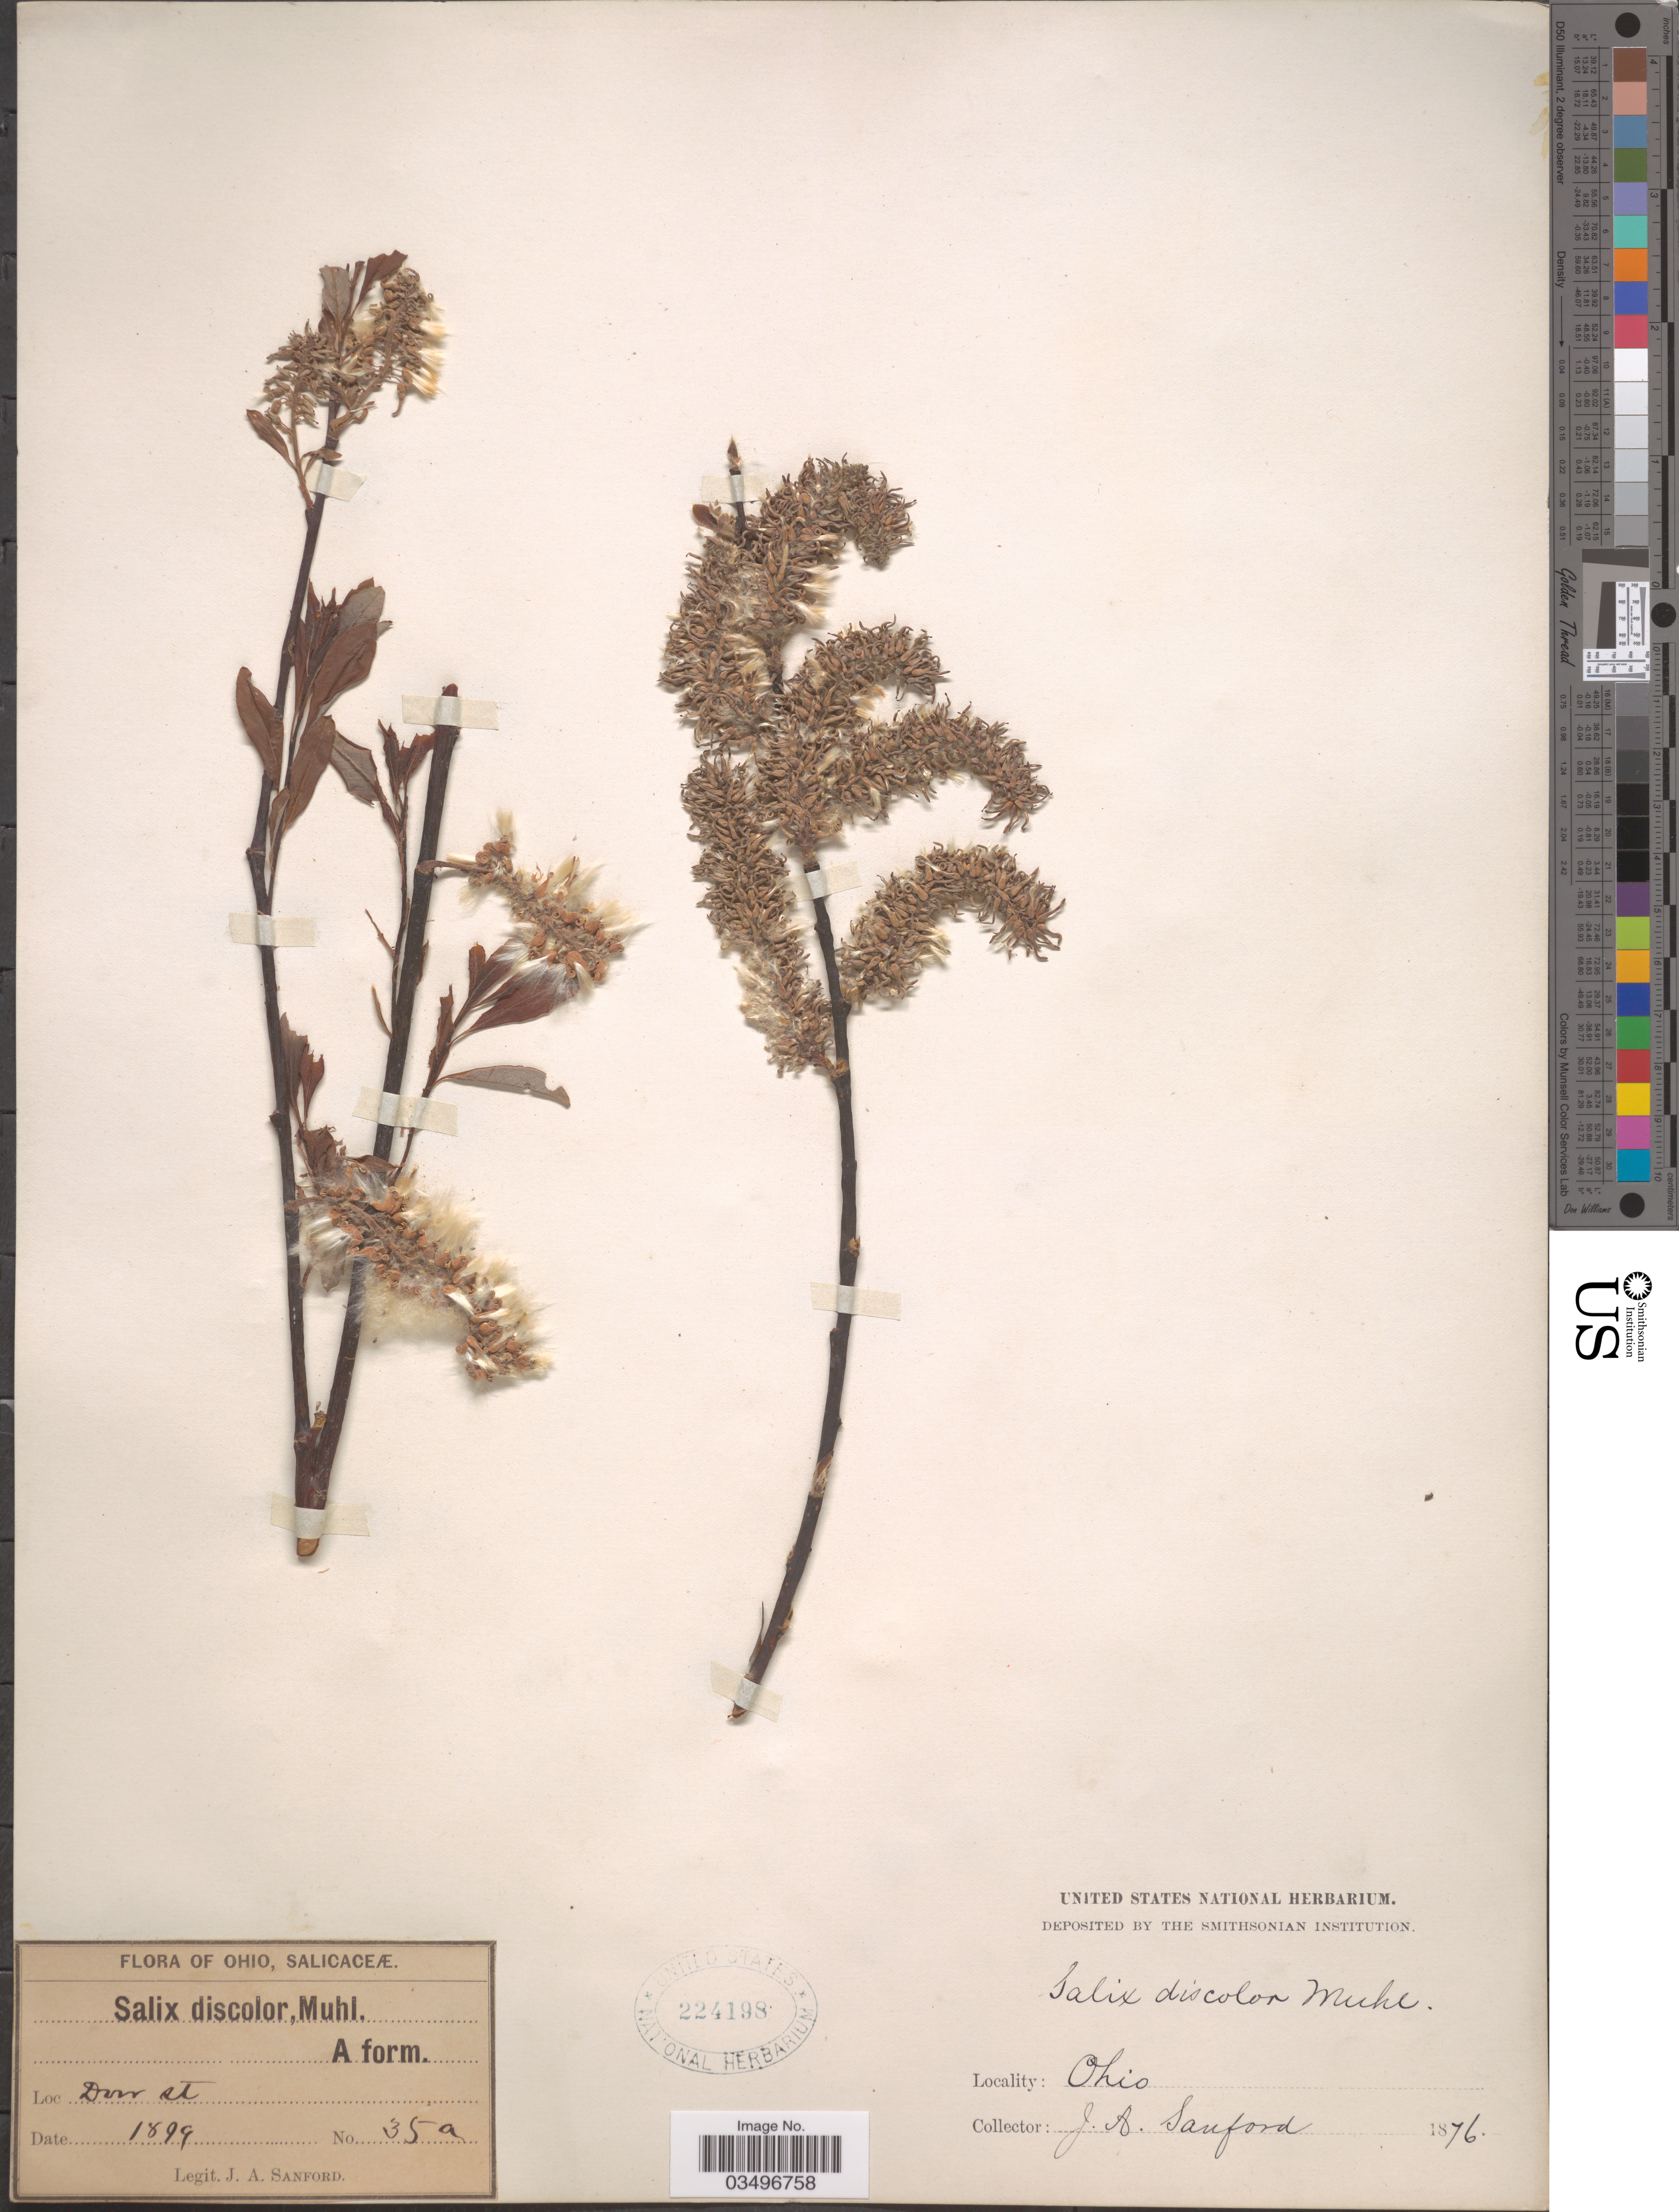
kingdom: Plantae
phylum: Tracheophyta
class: Magnoliopsida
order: Malpighiales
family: Salicaceae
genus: Salix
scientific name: Salix discolor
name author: Muhl.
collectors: J. Sanford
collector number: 35a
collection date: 1876/1894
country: United States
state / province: Ohio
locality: Dorr St.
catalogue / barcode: US 224198